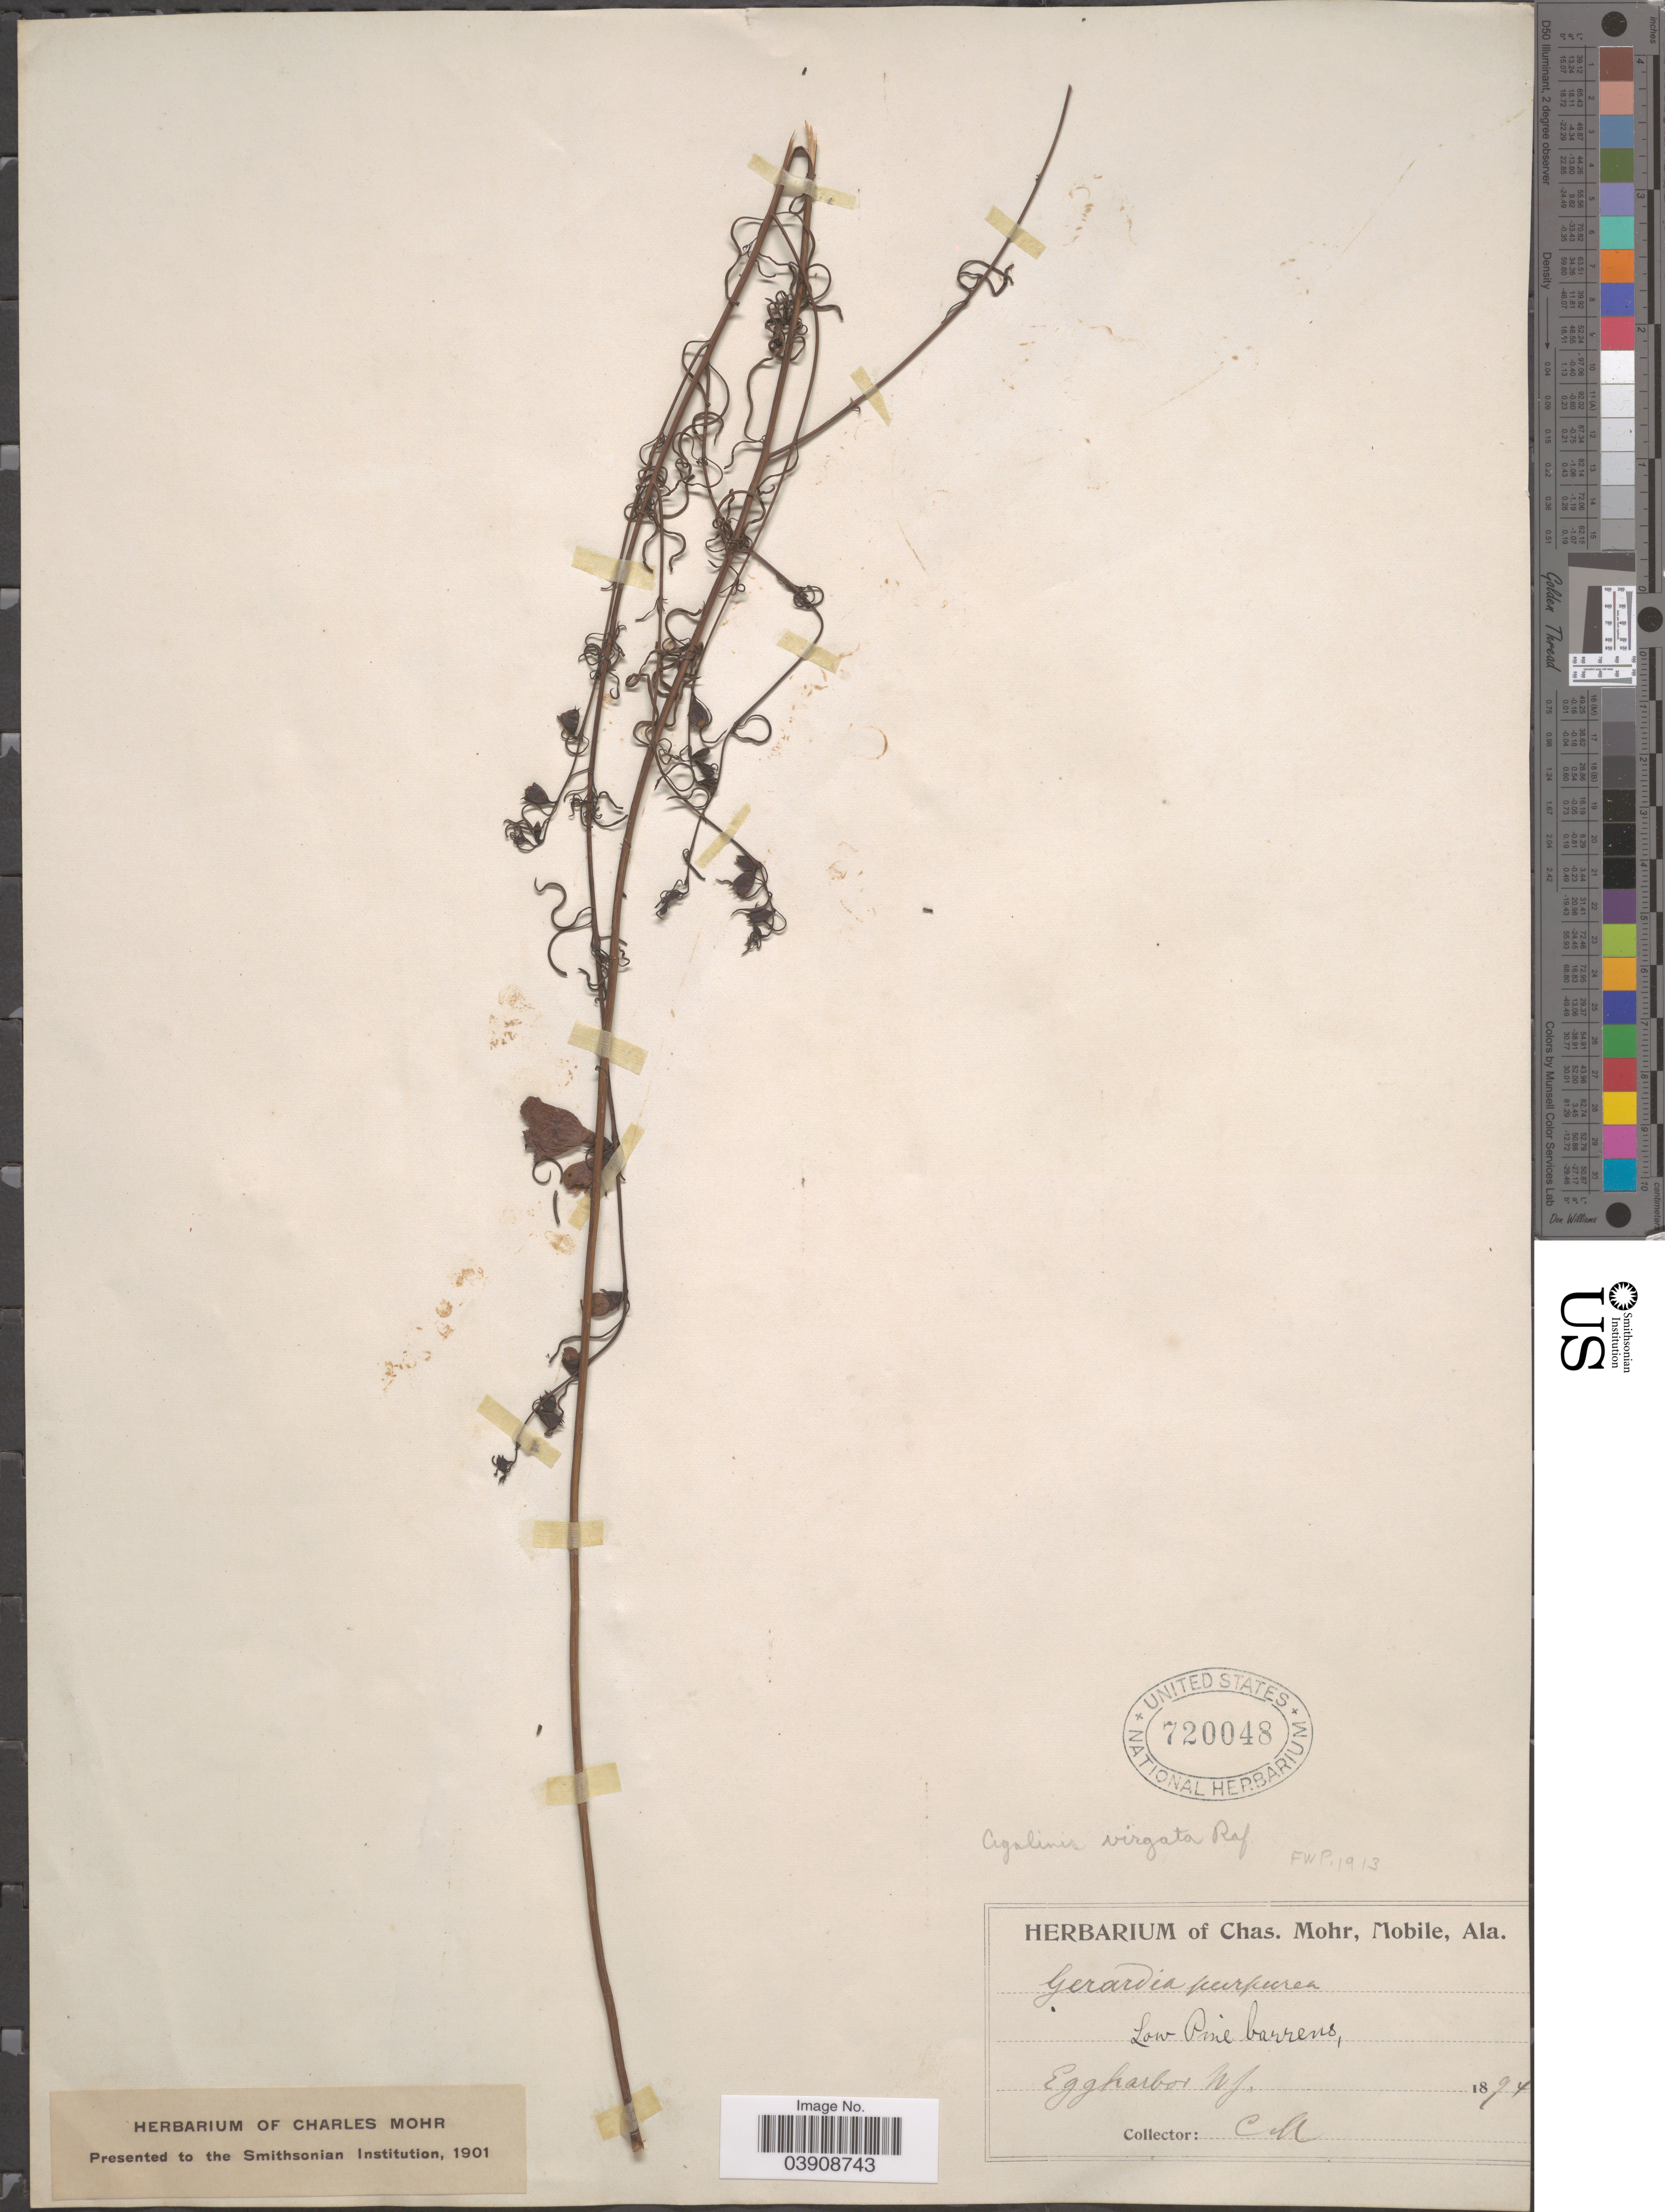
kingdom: Plantae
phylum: Tracheophyta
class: Magnoliopsida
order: Lamiales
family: Orobanchaceae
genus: Agalinis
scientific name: Agalinis virgata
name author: Raf.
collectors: Mohr, C. T. (herbarium)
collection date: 1894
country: United States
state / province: New Jersey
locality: Low Pine barrens, Eggharbor.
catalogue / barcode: US 720048